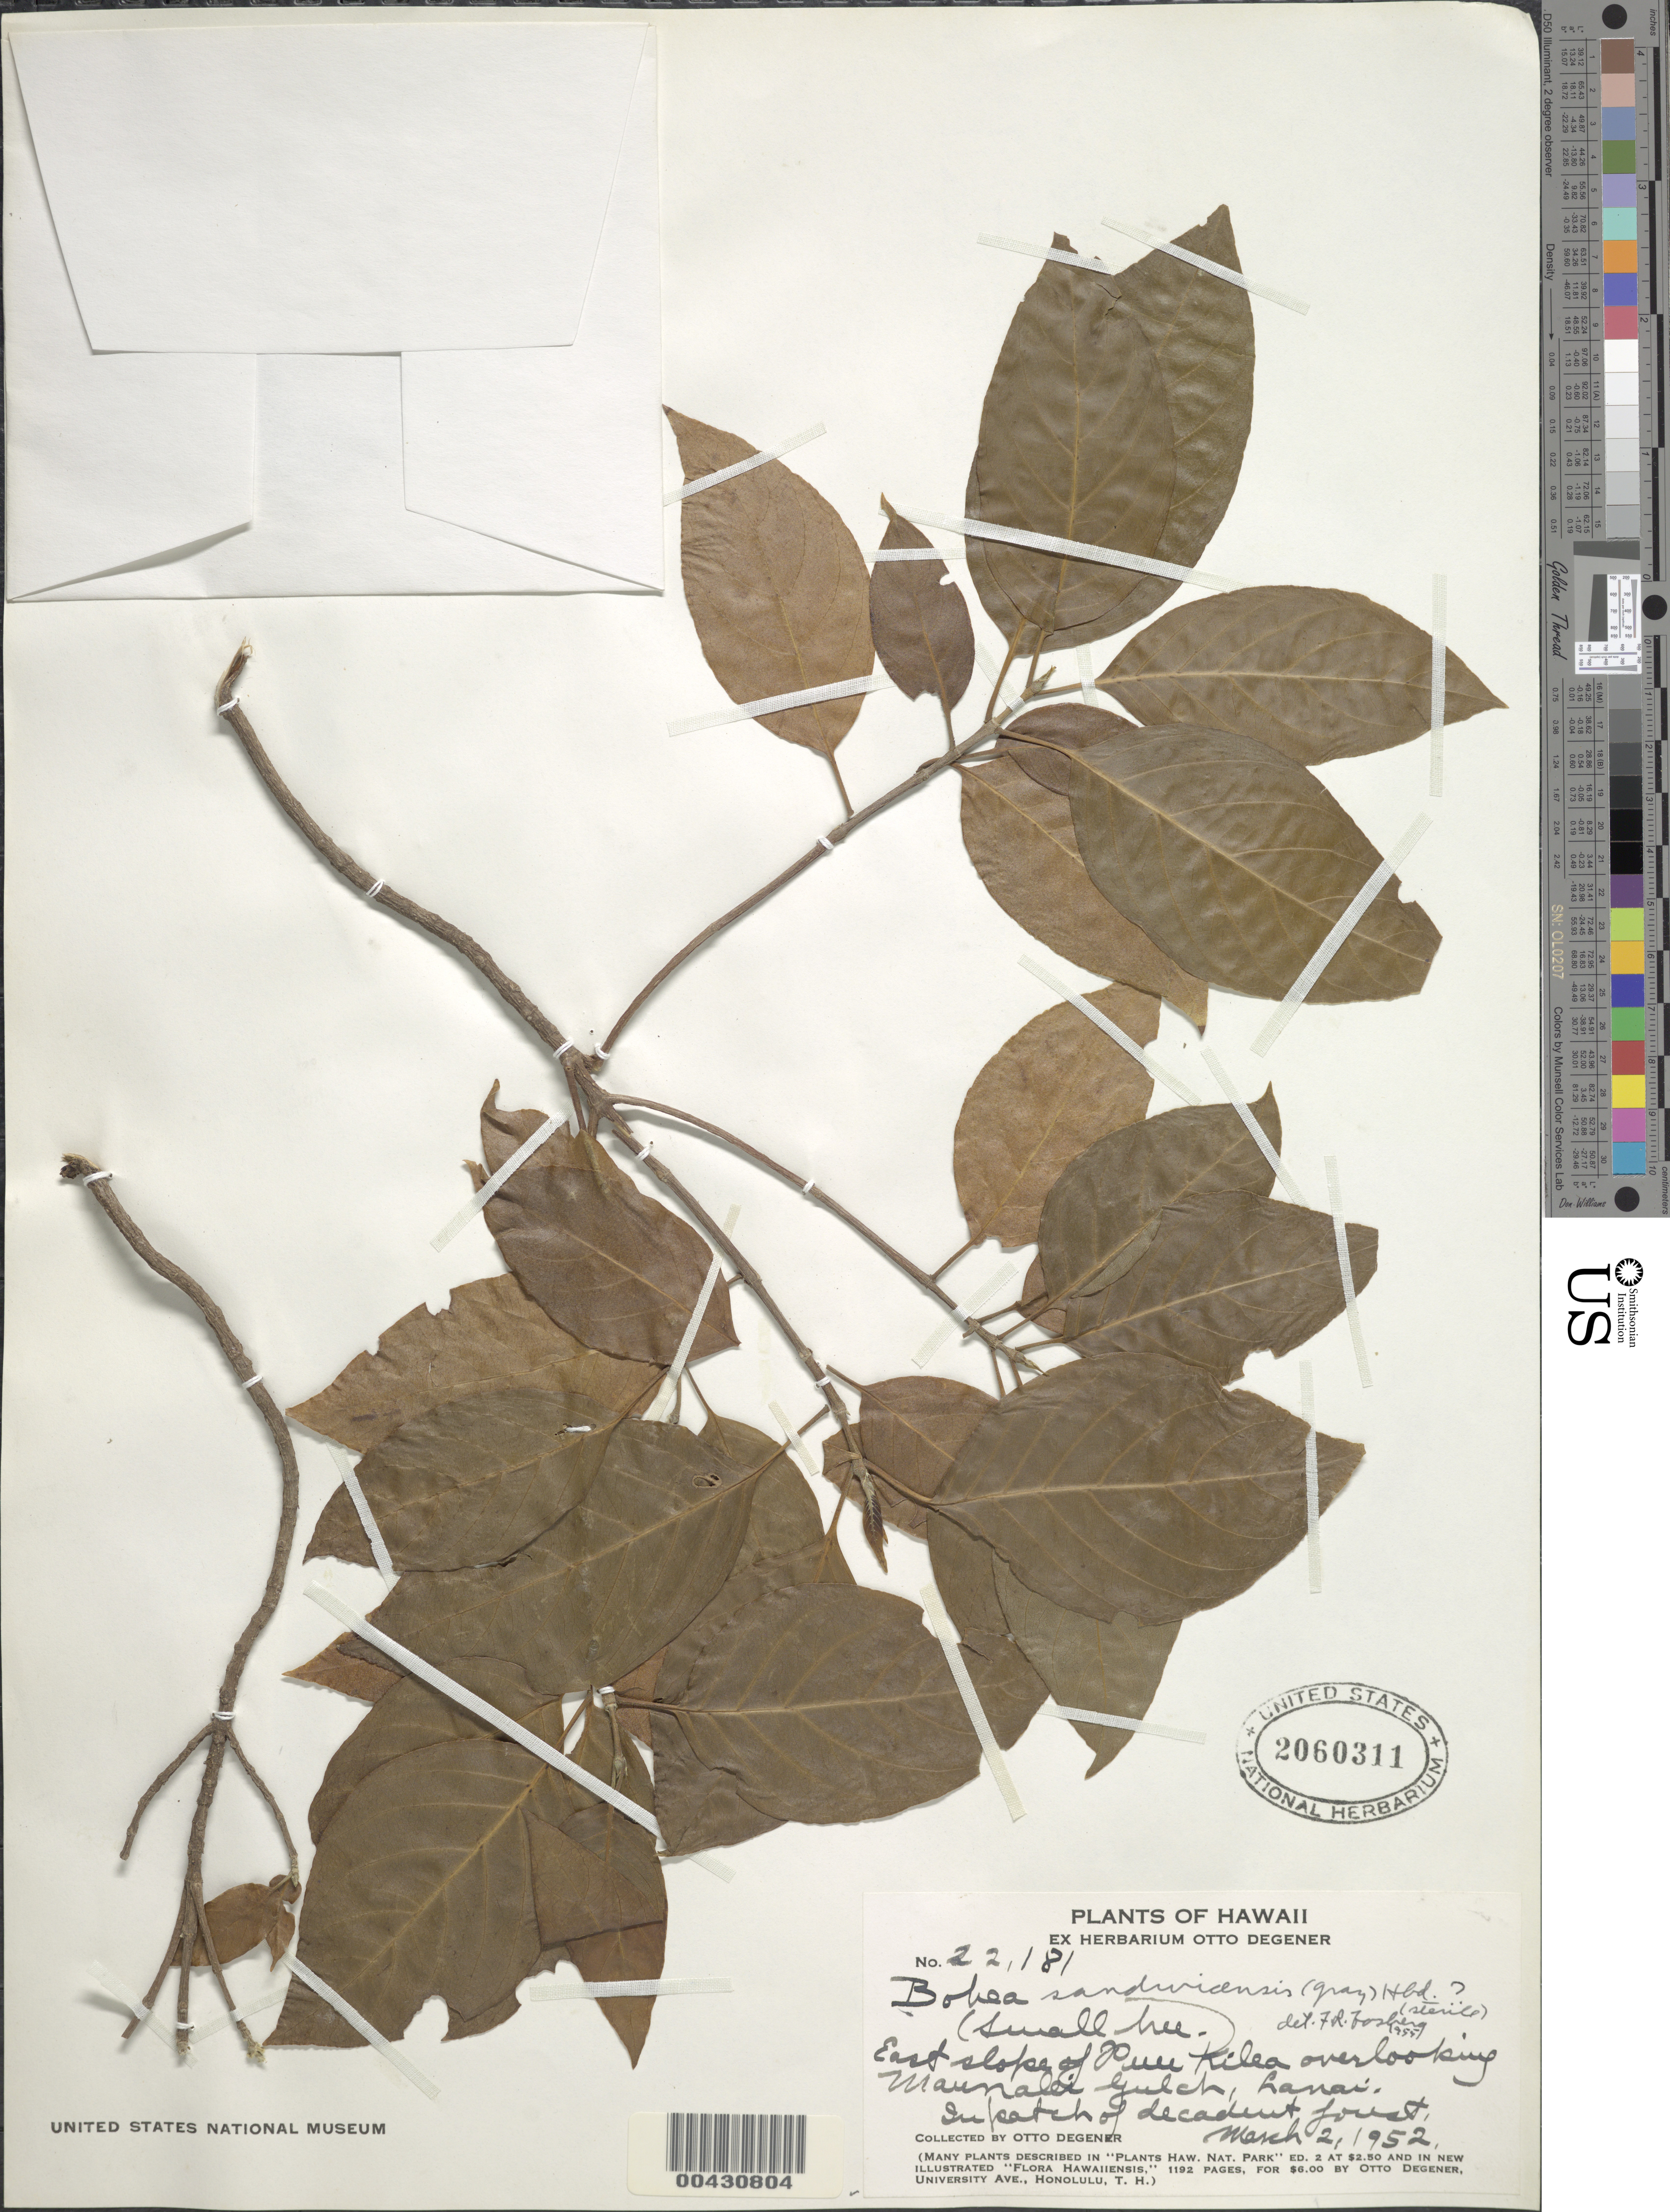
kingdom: Plantae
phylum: Tracheophyta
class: Magnoliopsida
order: Gentianales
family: Rubiaceae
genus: Bobea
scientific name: Bobea sandwicensis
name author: (A. Gray) Hillebr.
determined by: Fosberg, F. R.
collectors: O. Degener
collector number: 22181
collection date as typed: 2 Mar 1952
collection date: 1952-03-02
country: United States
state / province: Hawaii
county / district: Maui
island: Lana'i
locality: east slope of Puu Kilea overlooking Maunalei Gulch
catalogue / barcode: US 2060311